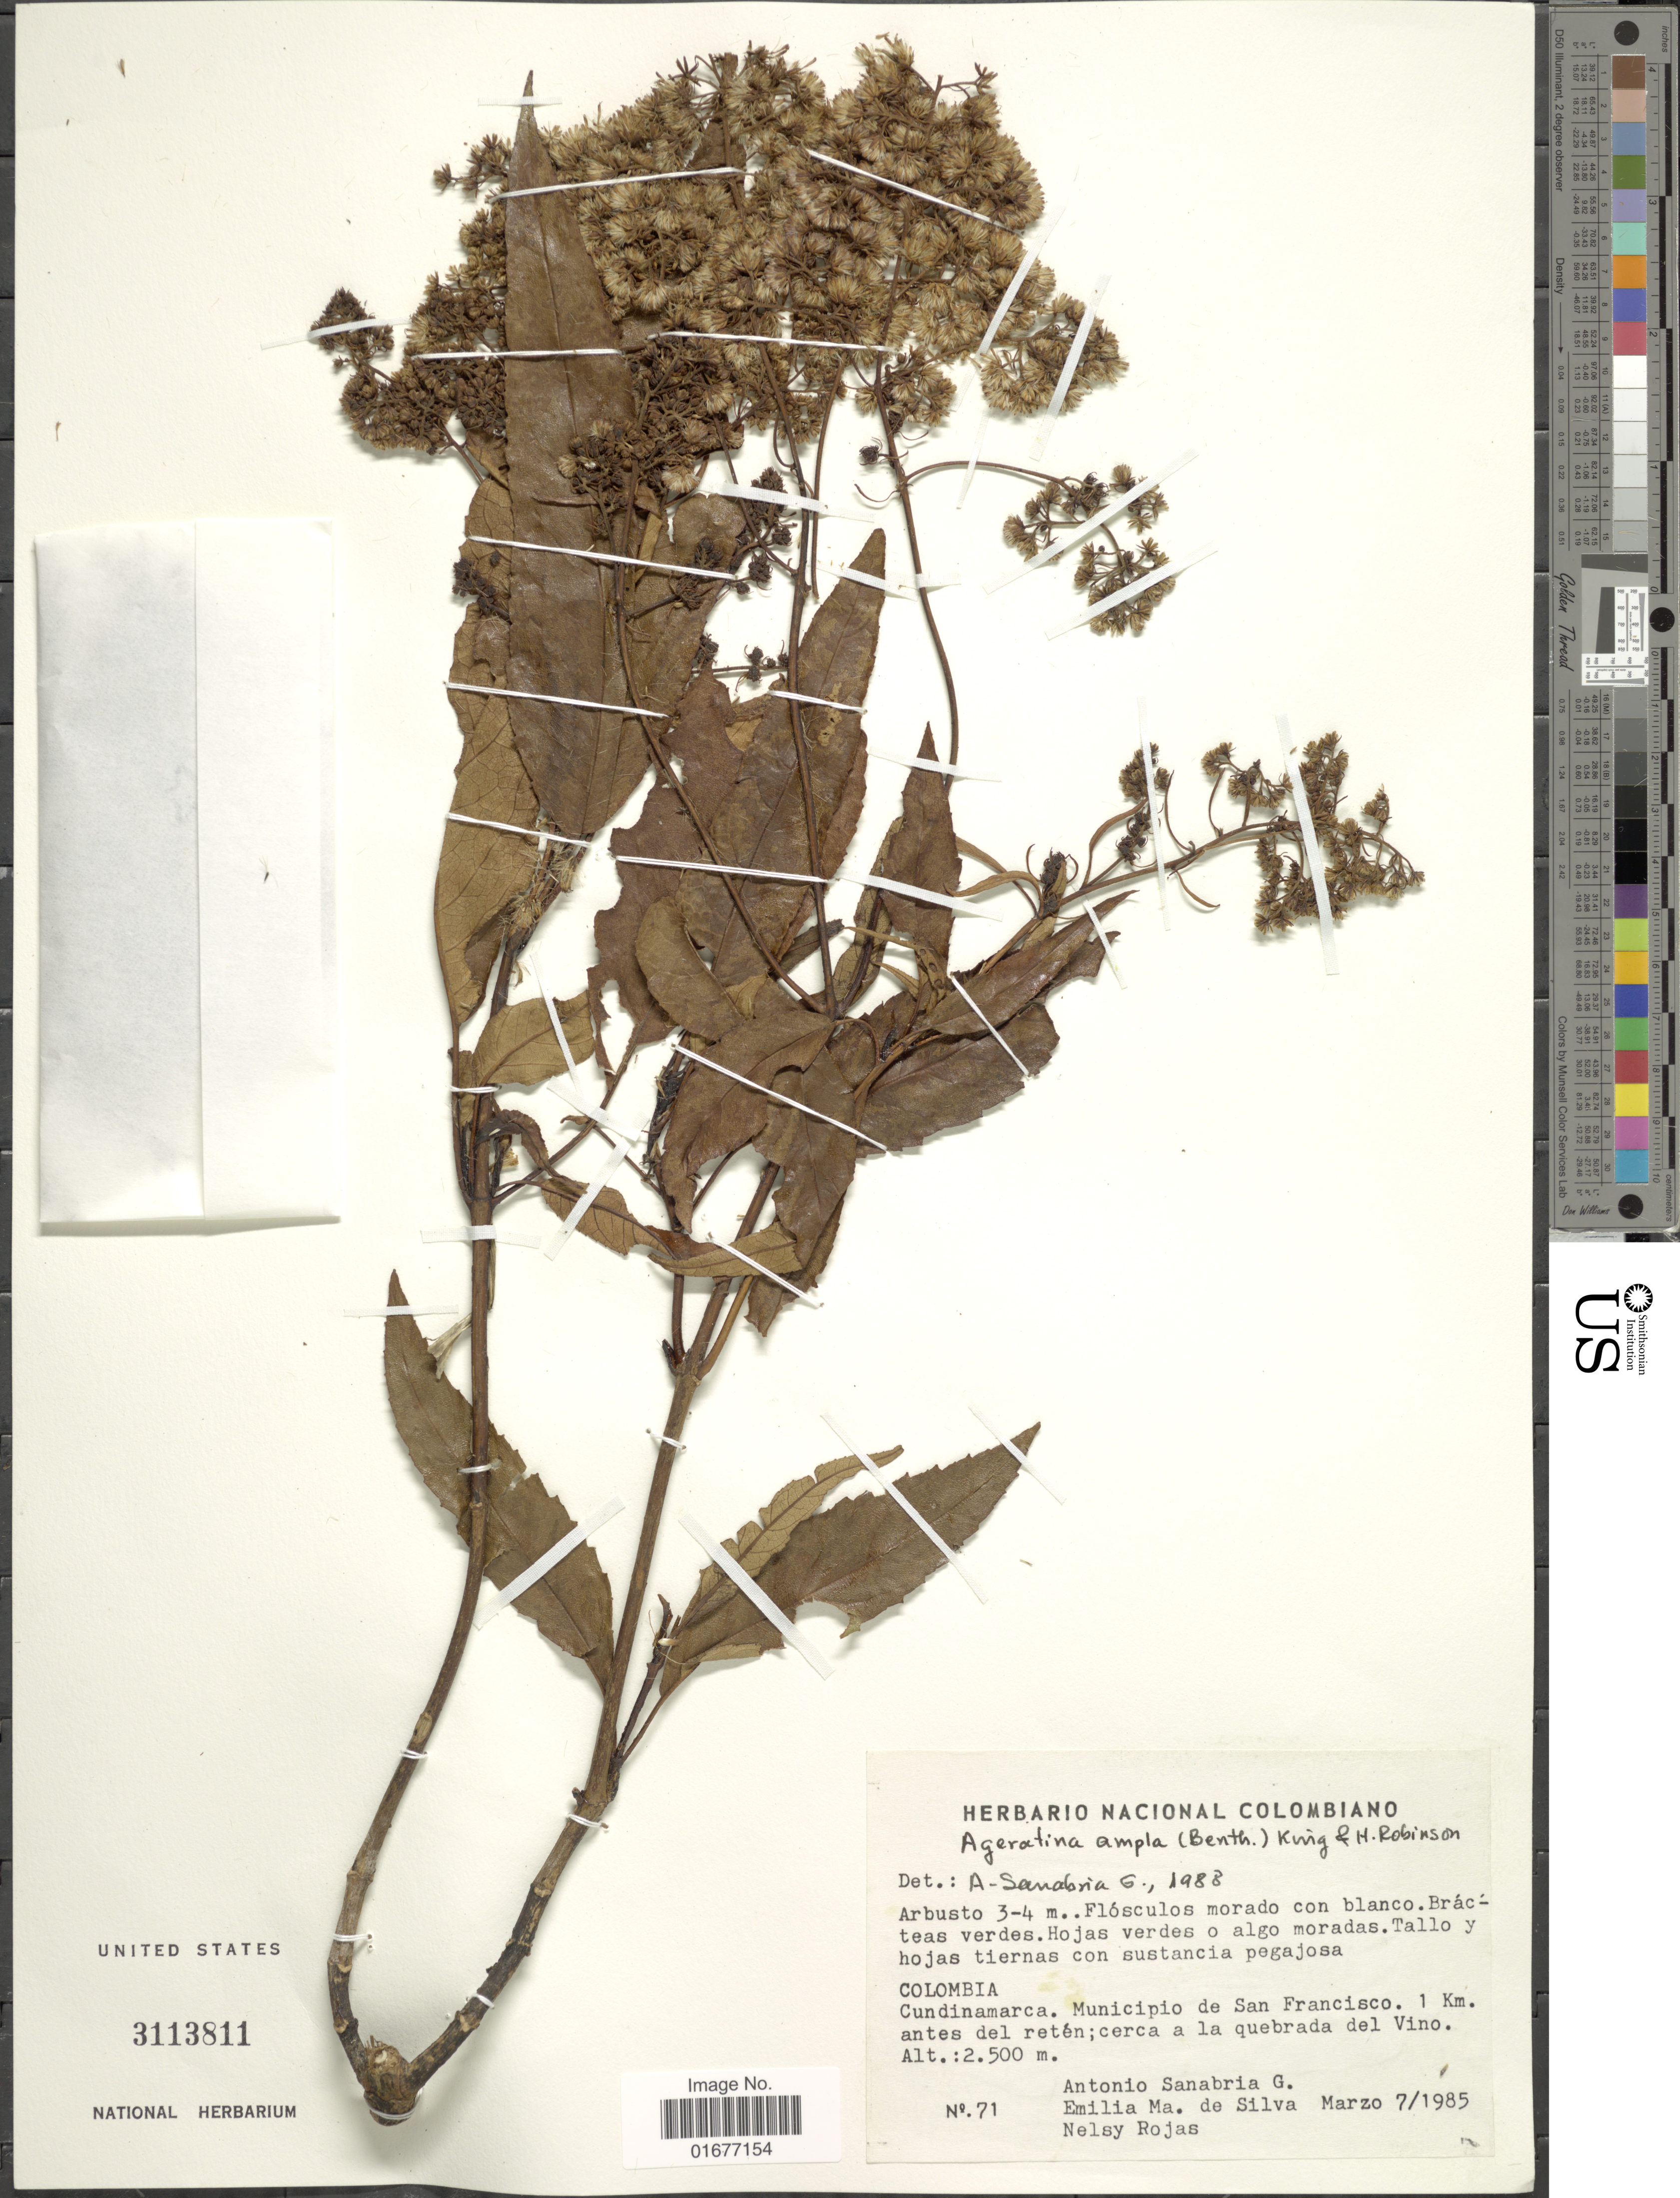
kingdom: Plantae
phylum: Tracheophyta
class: Magnoliopsida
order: Asterales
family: Asteraceae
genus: Ageratina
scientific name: Ageratina ampla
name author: (Benth.) R.M. King & H. Rob.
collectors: A. Sanabria G., E. Ma. De Silva & N. Rojas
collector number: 71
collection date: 1985-03-07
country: Colombia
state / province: Cundinamarca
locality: Municipio de San Francisco, 1 Km. antes del reten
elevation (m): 2500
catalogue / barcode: US 3113811